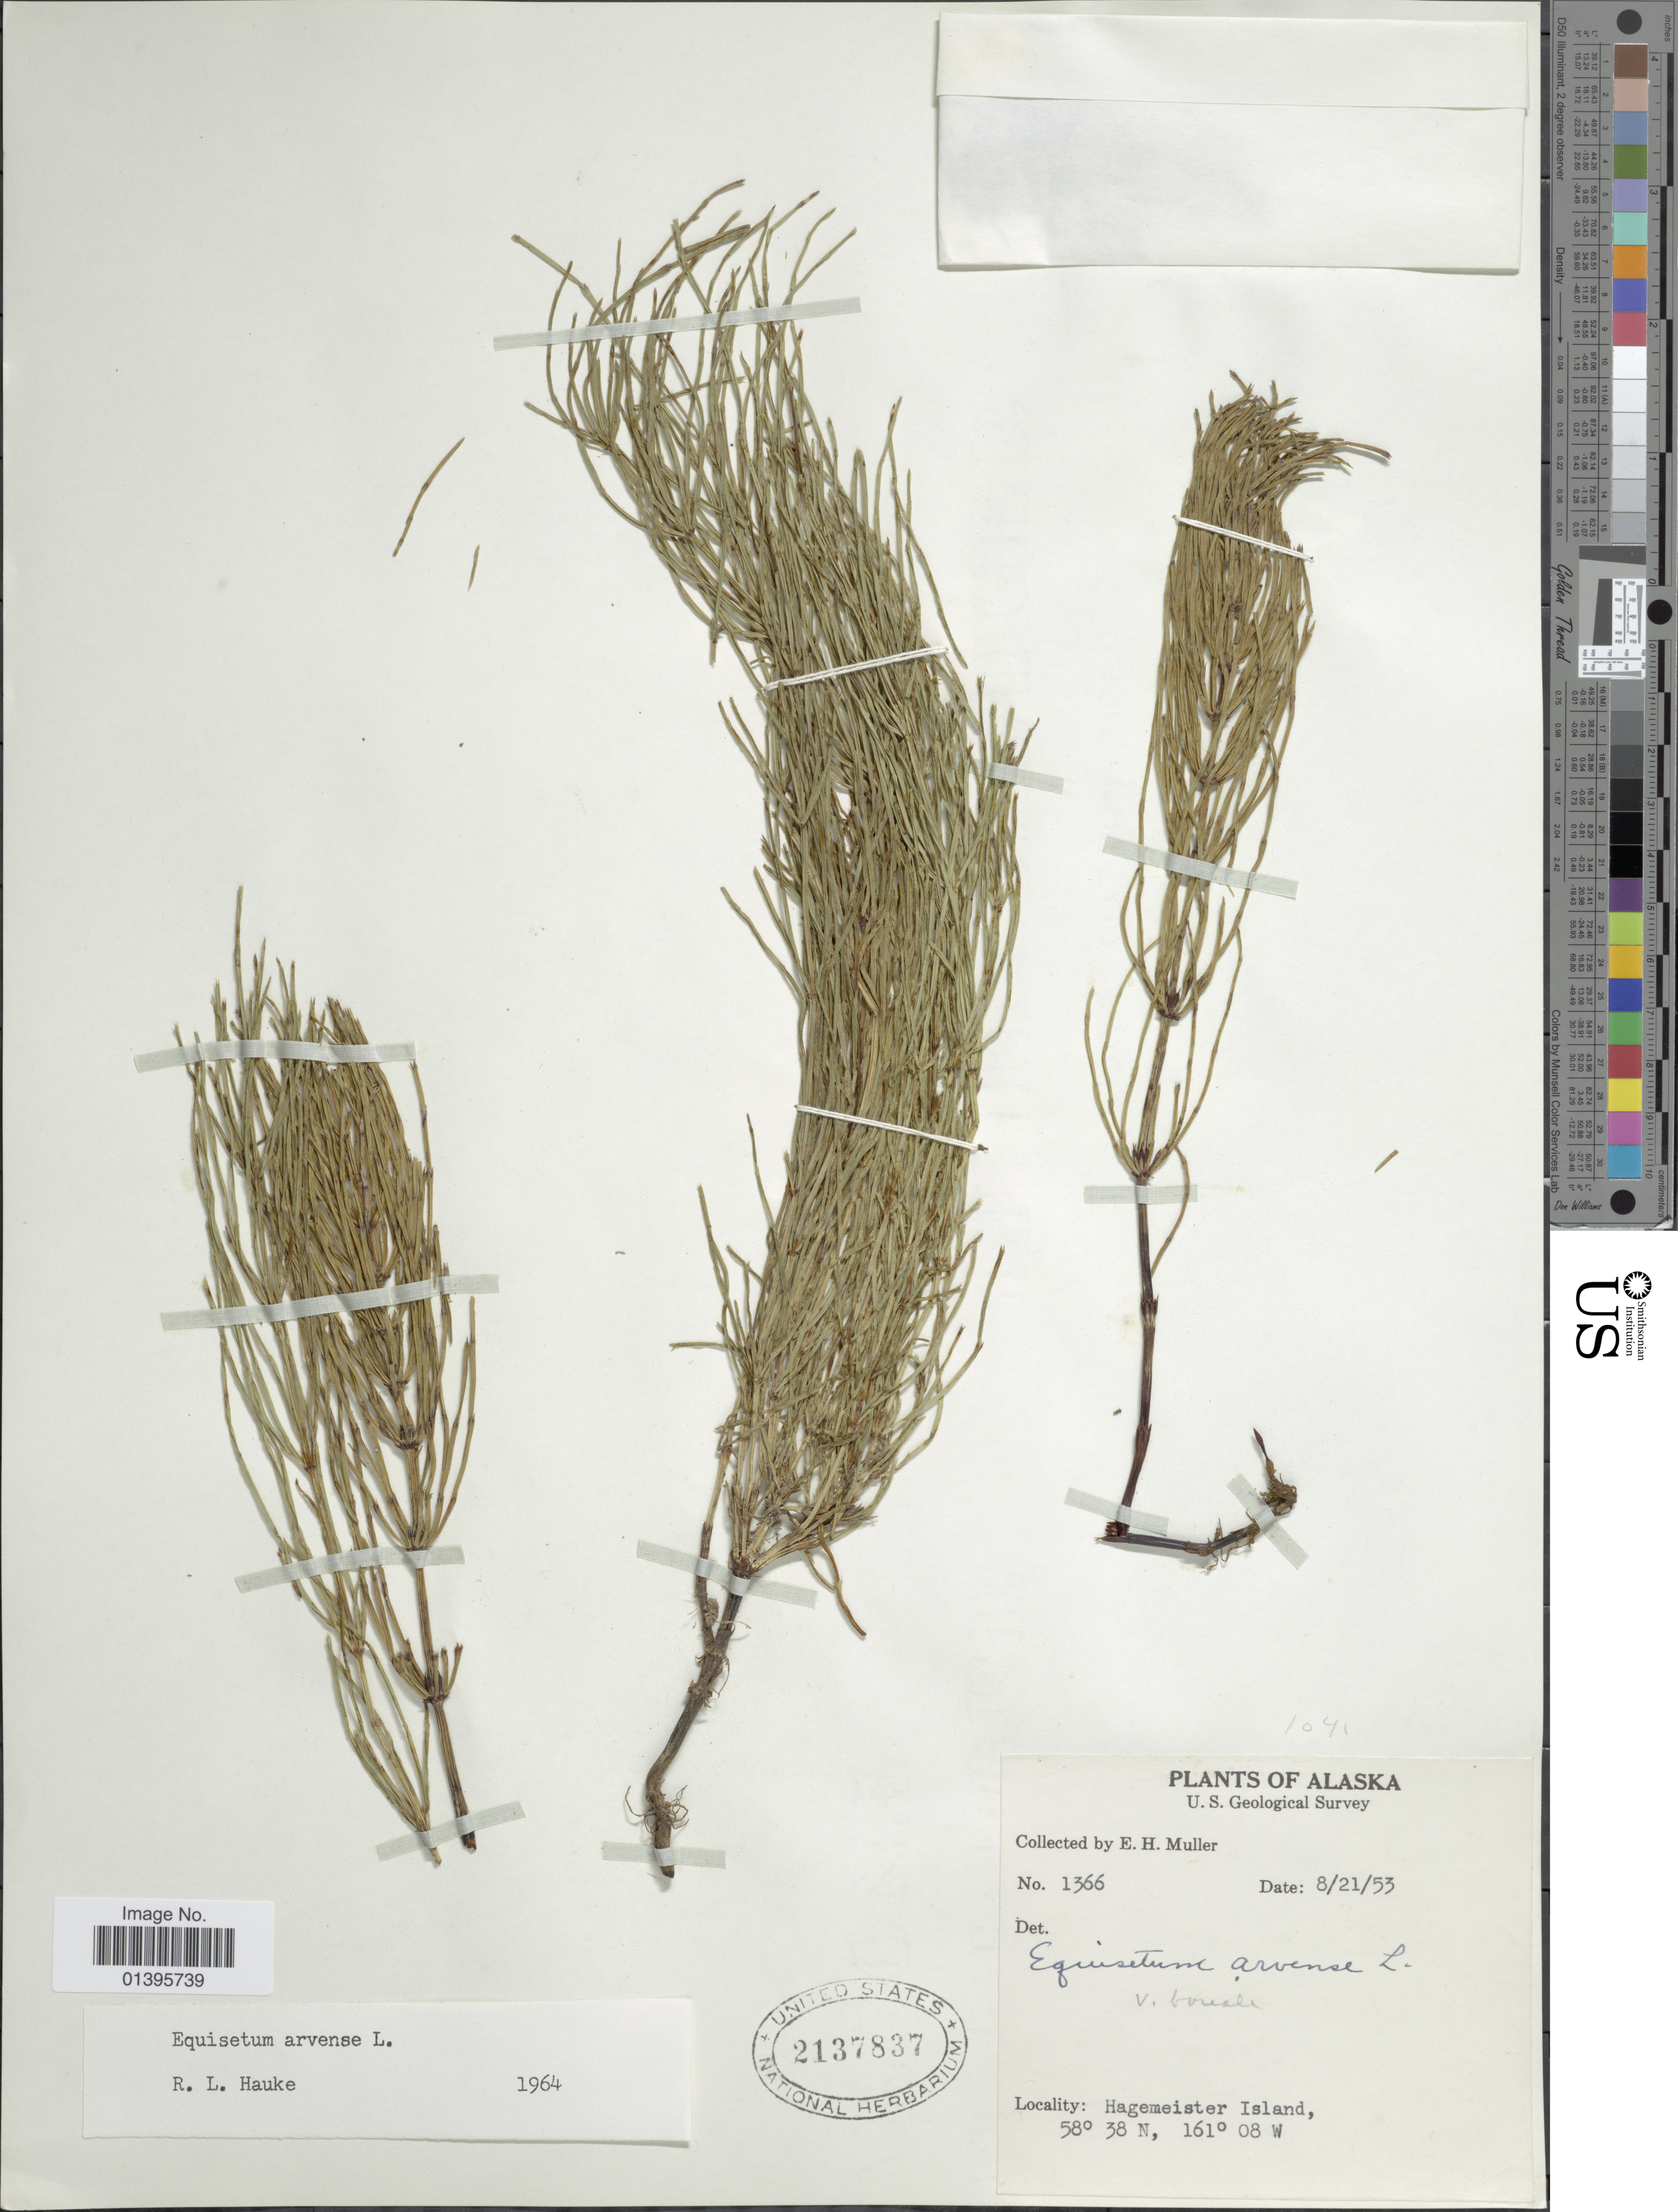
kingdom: Plantae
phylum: Tracheophyta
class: Polypodiopsida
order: Equisetales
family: Equisetaceae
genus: Equisetum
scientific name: Equisetum arvense var. boreale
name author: (Bong.) Rupr.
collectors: E. H. Muller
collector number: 1366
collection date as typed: Transcribed d/m/y: 21/8/53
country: United States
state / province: Alaska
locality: Hagemeister Island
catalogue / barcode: US 2137837